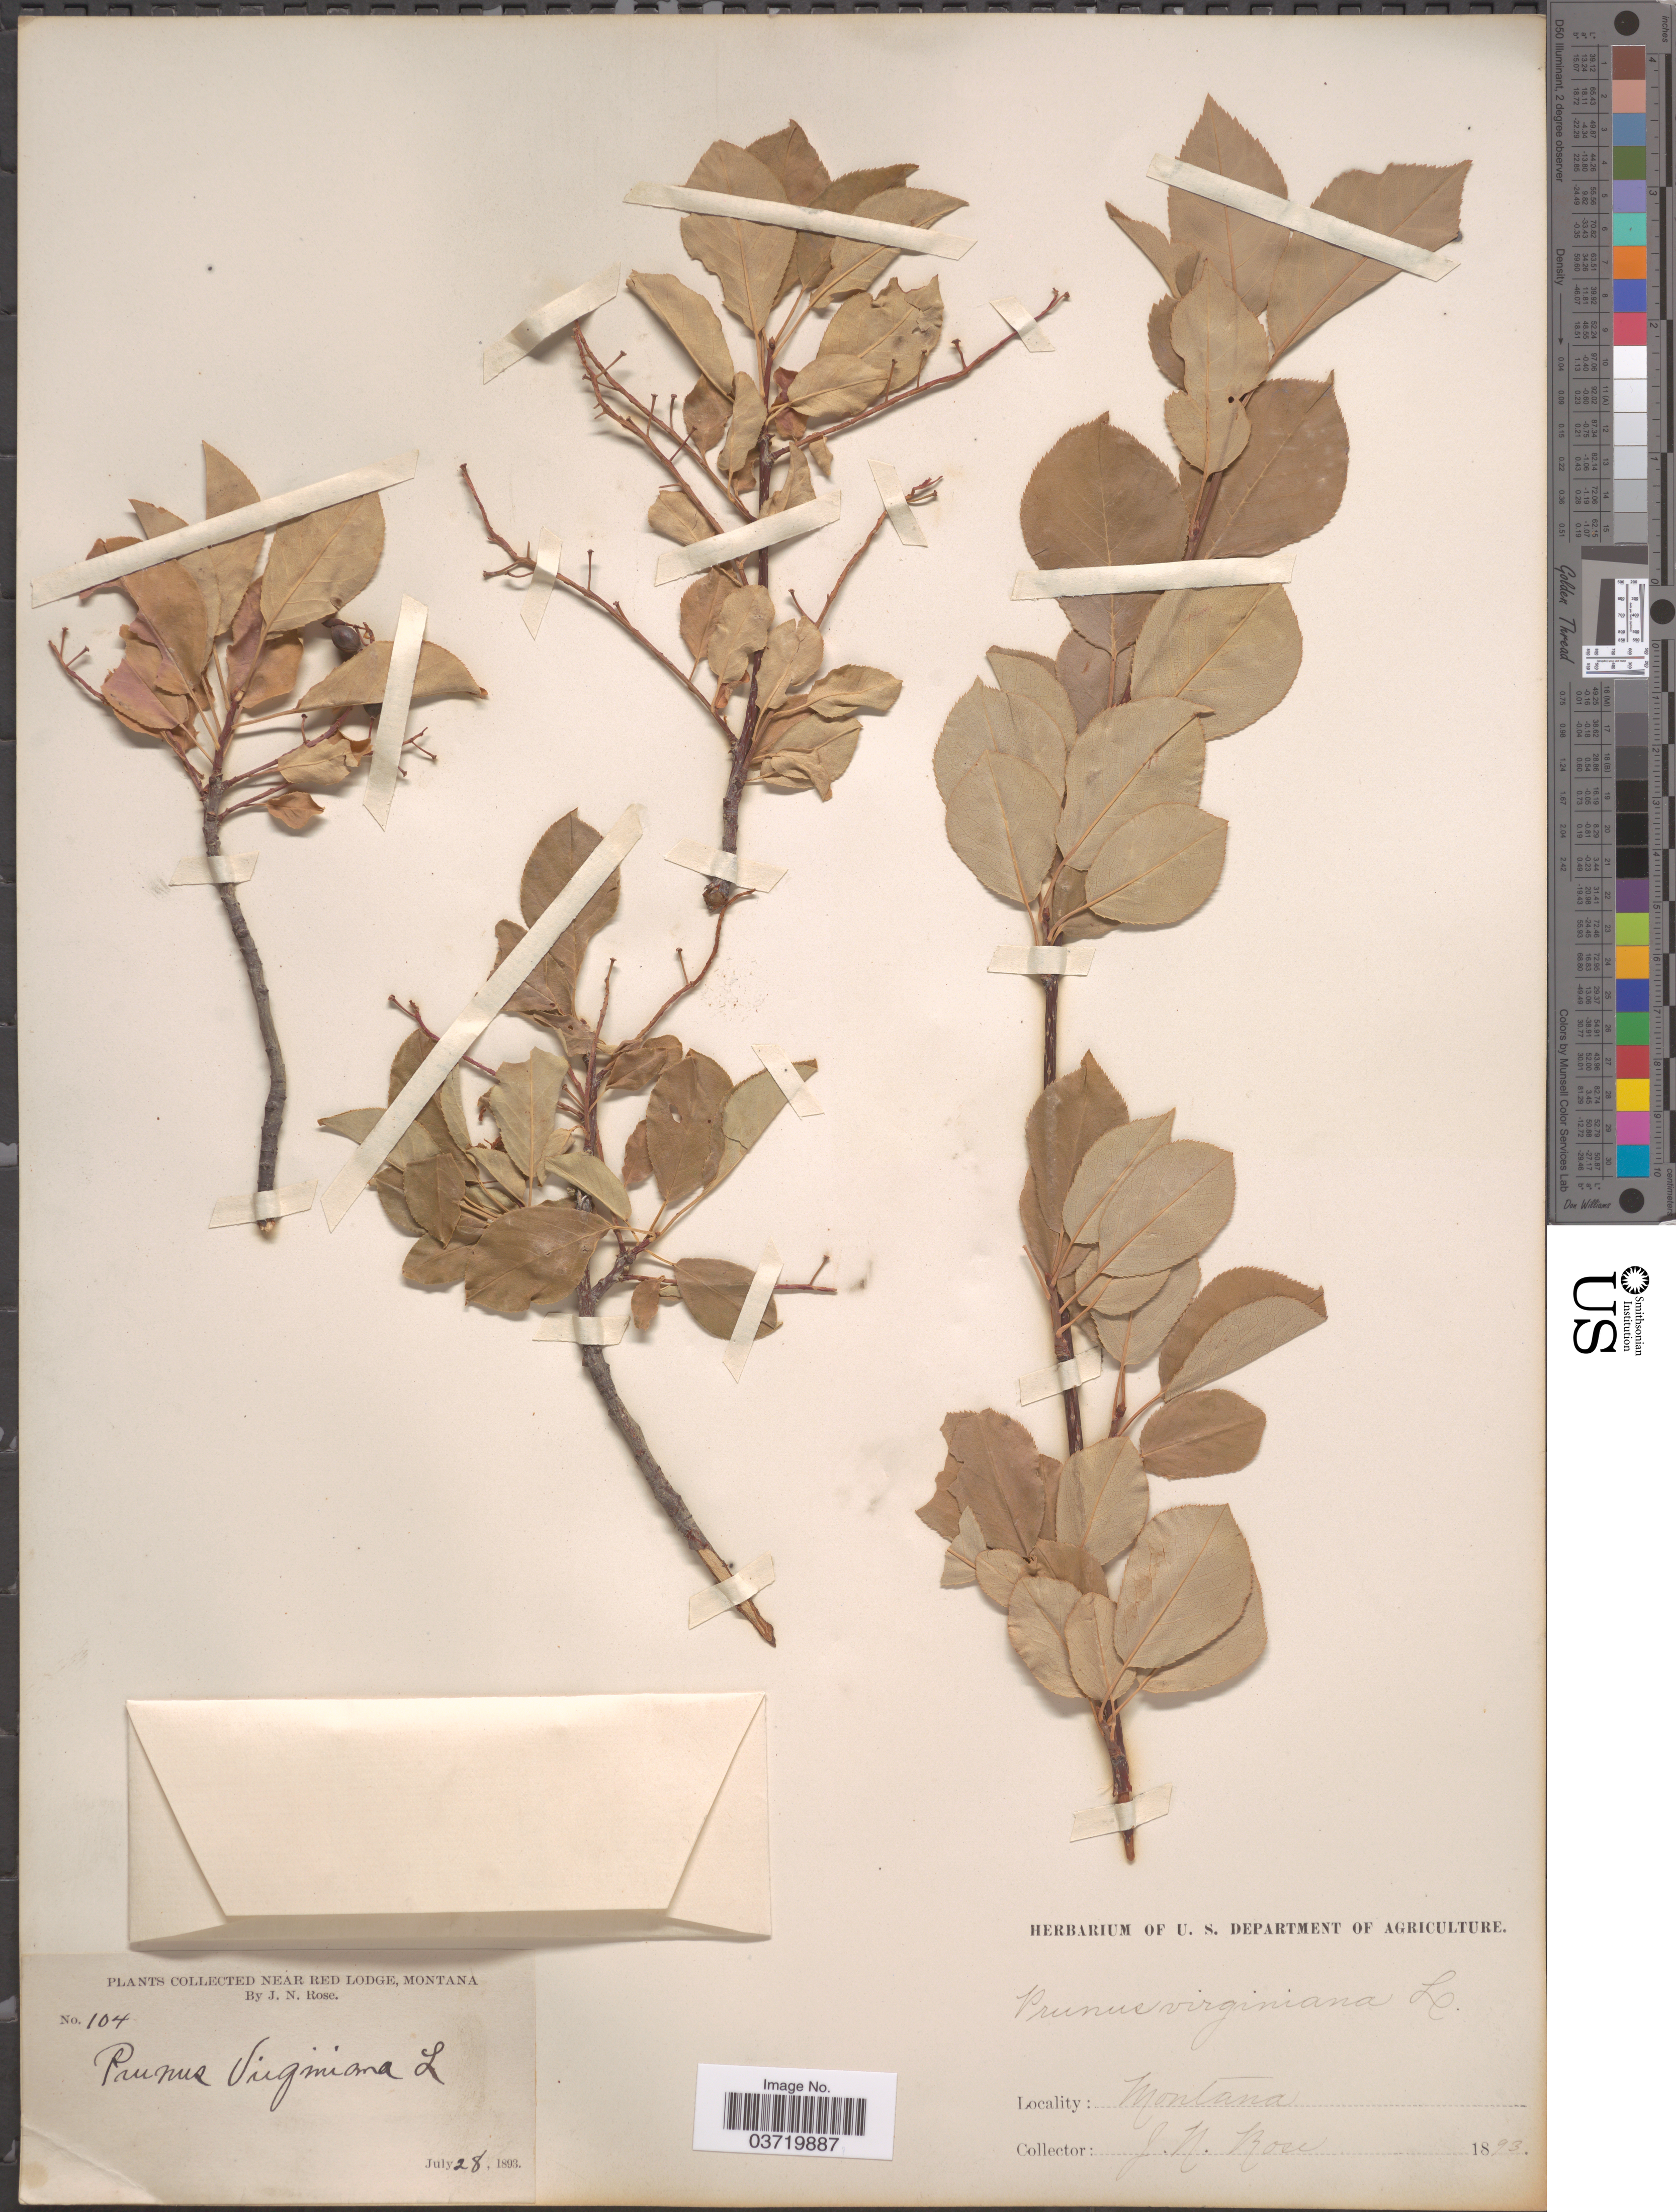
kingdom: Plantae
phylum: Tracheophyta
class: Magnoliopsida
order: Rosales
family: Rosaceae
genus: Prunus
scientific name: Prunus virginiana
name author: L.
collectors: J. N. Rose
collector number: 104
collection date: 1893-07-28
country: United States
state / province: Montana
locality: Near Red Lodge.